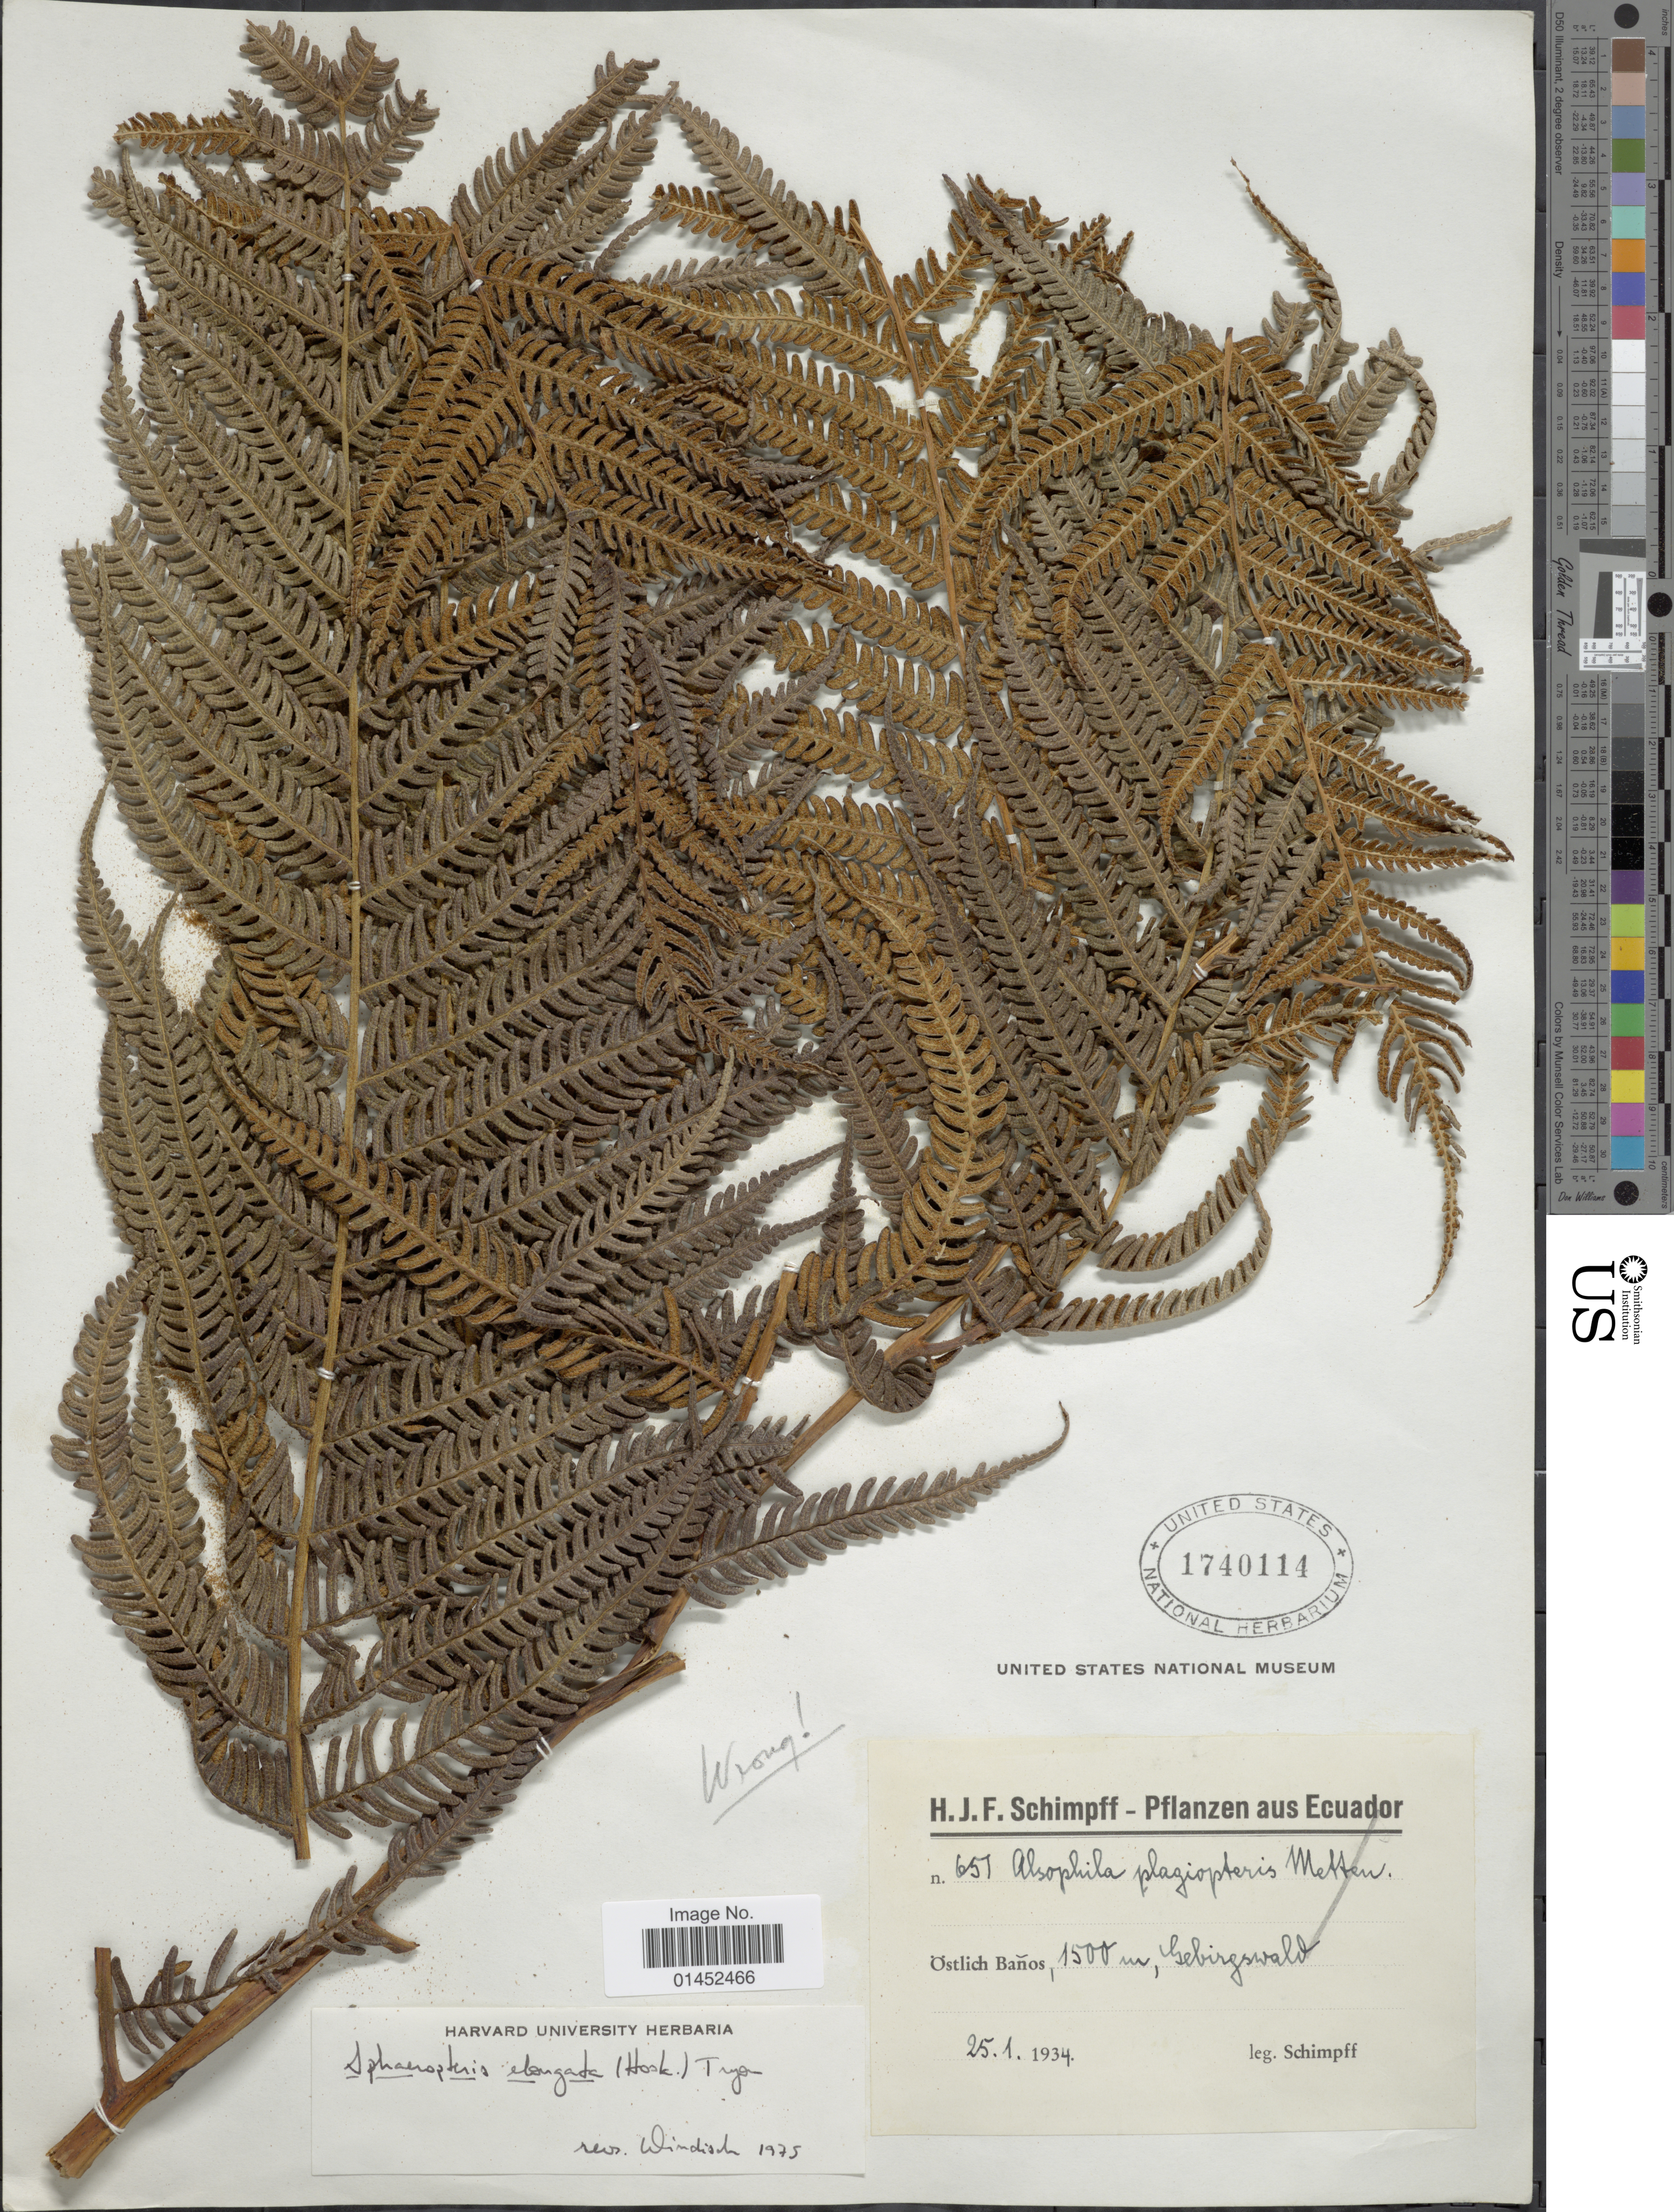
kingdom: Plantae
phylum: Tracheophyta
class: Polypodiopsida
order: Cyatheales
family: Cyatheaceae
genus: Cyathea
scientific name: Cyathea poeppigii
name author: (Hook.) Domin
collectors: H. Schimpff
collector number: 651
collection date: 1934-01-25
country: Ecuador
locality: Östlich Baños, gebirgswald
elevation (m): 1500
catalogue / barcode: US 1740114